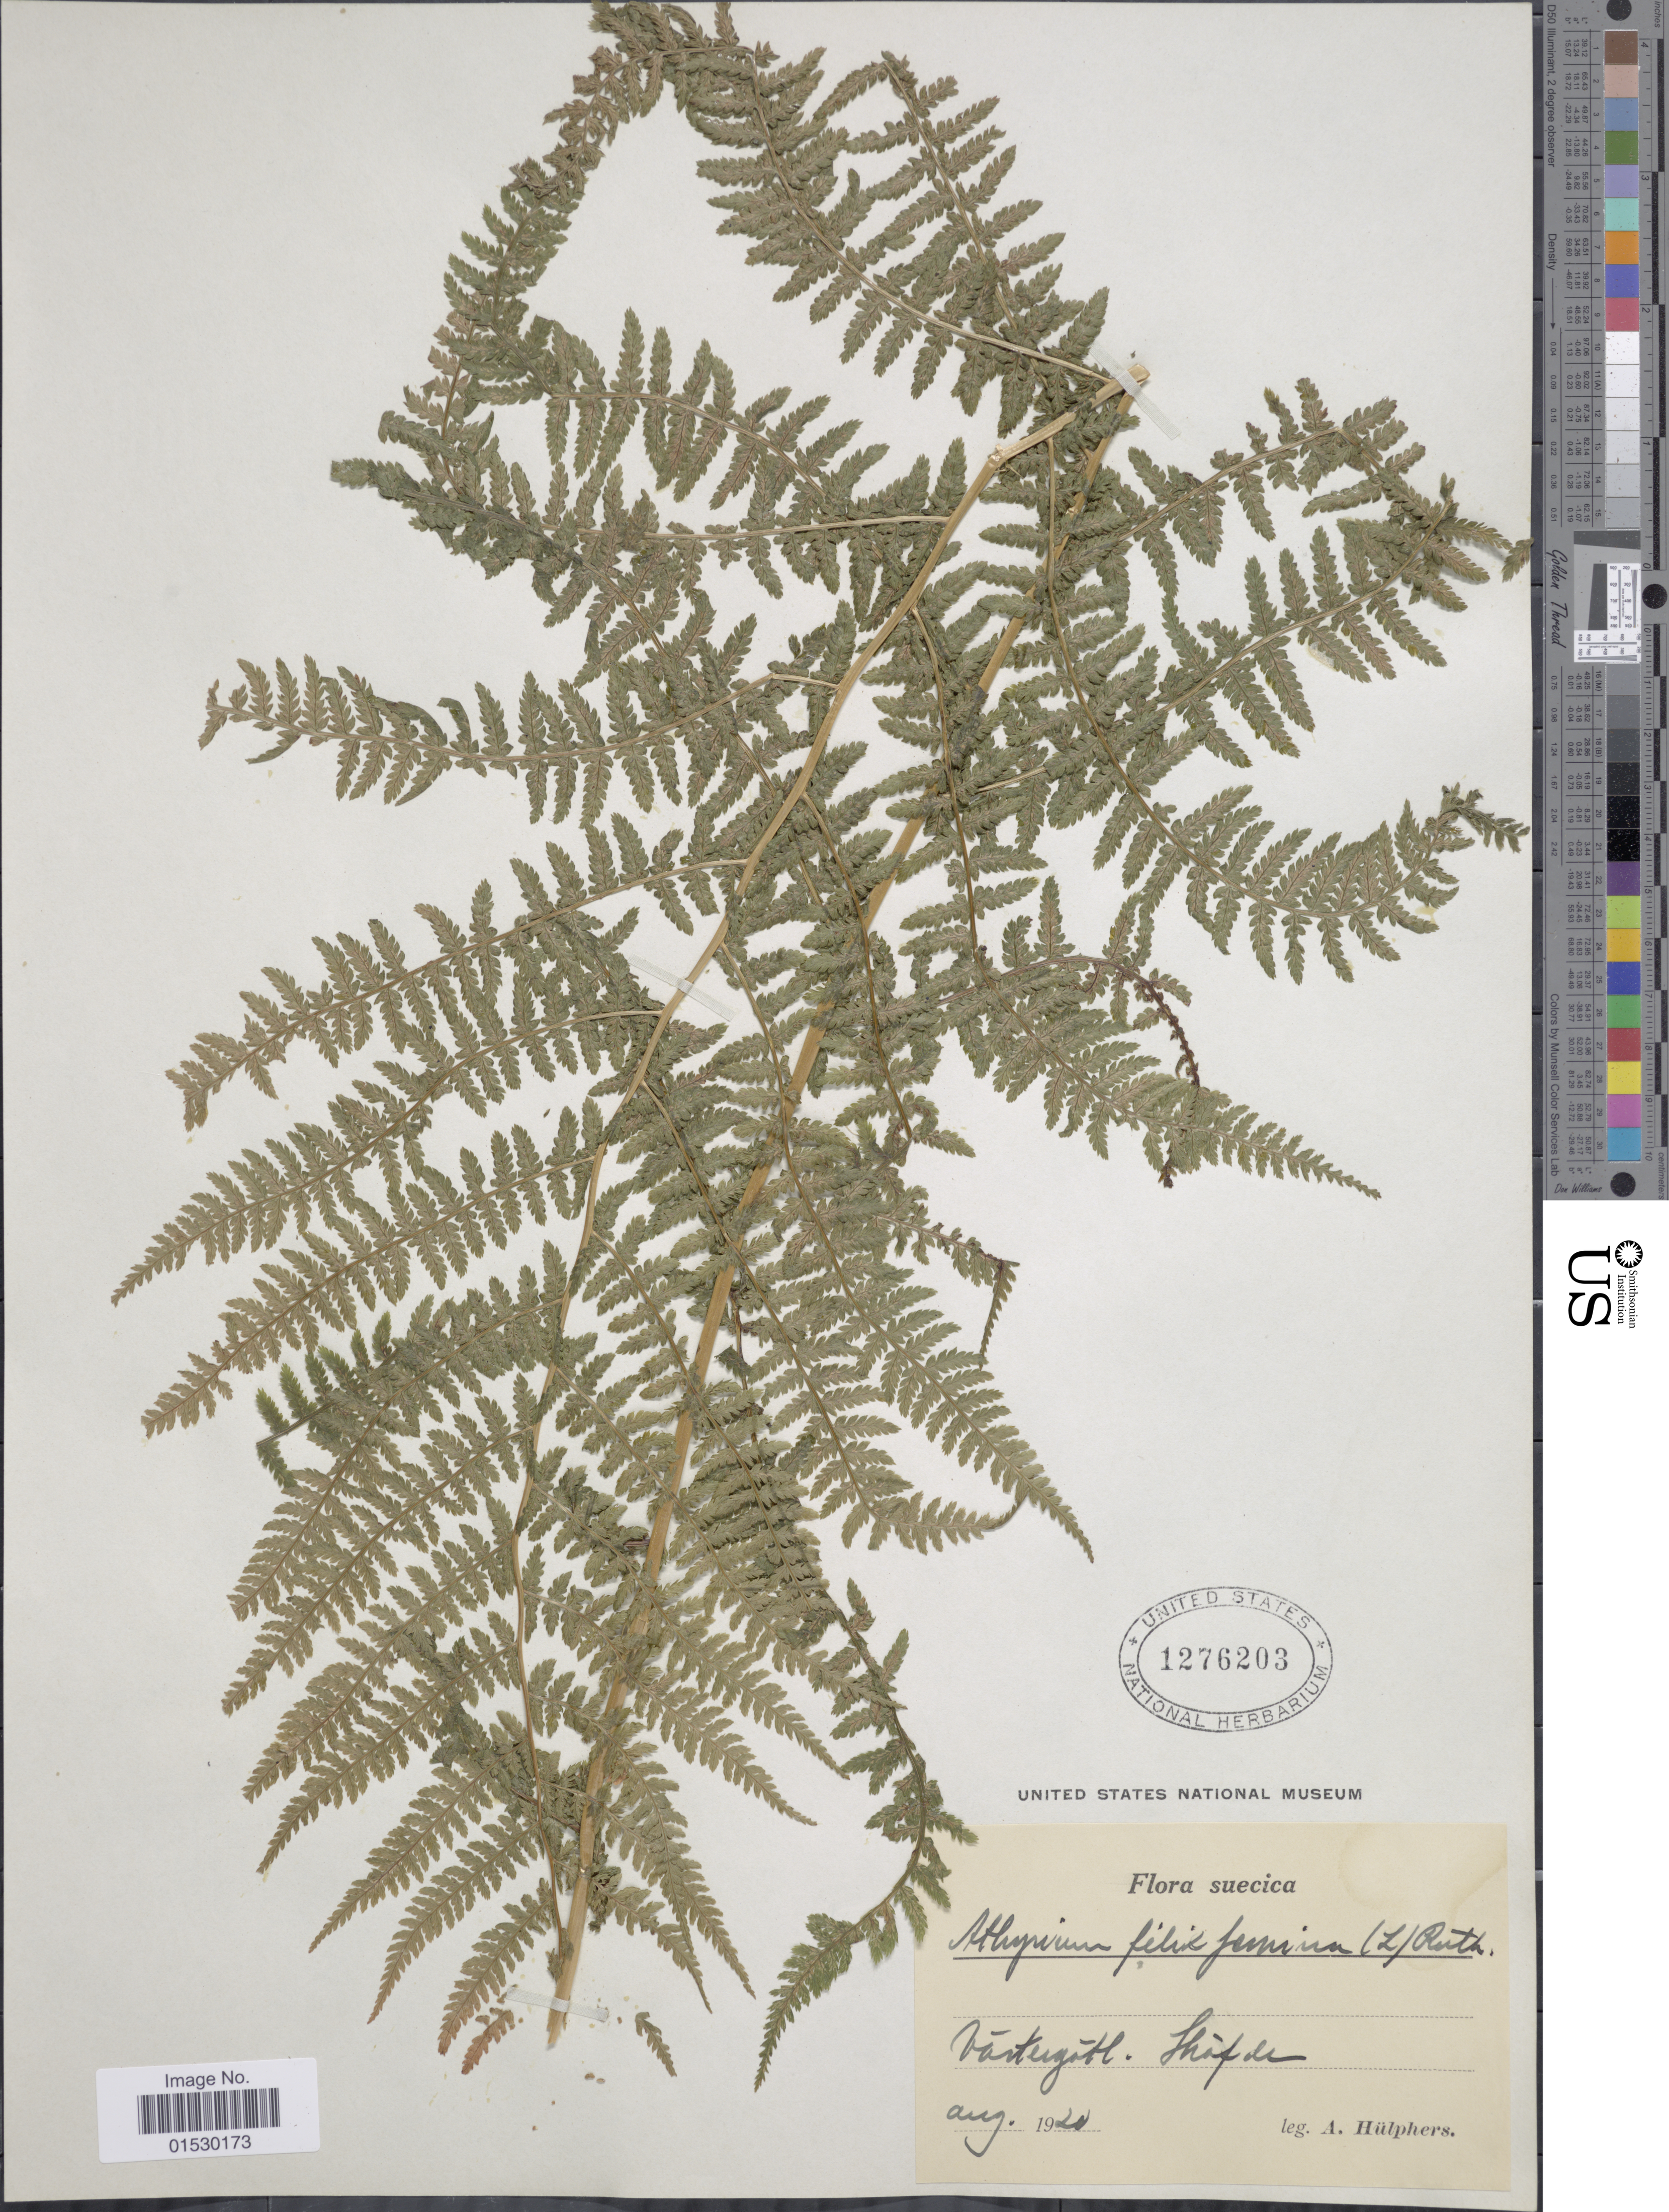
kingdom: Plantae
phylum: Tracheophyta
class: Polypodiopsida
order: Polypodiales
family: Athyriaceae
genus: Athyrium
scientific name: Athyrium filix-femina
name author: (L.) Roth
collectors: A. Hülphers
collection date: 1920-08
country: Sweden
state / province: Västra Götaland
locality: Sköfde (Skövde)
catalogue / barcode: US 1276203